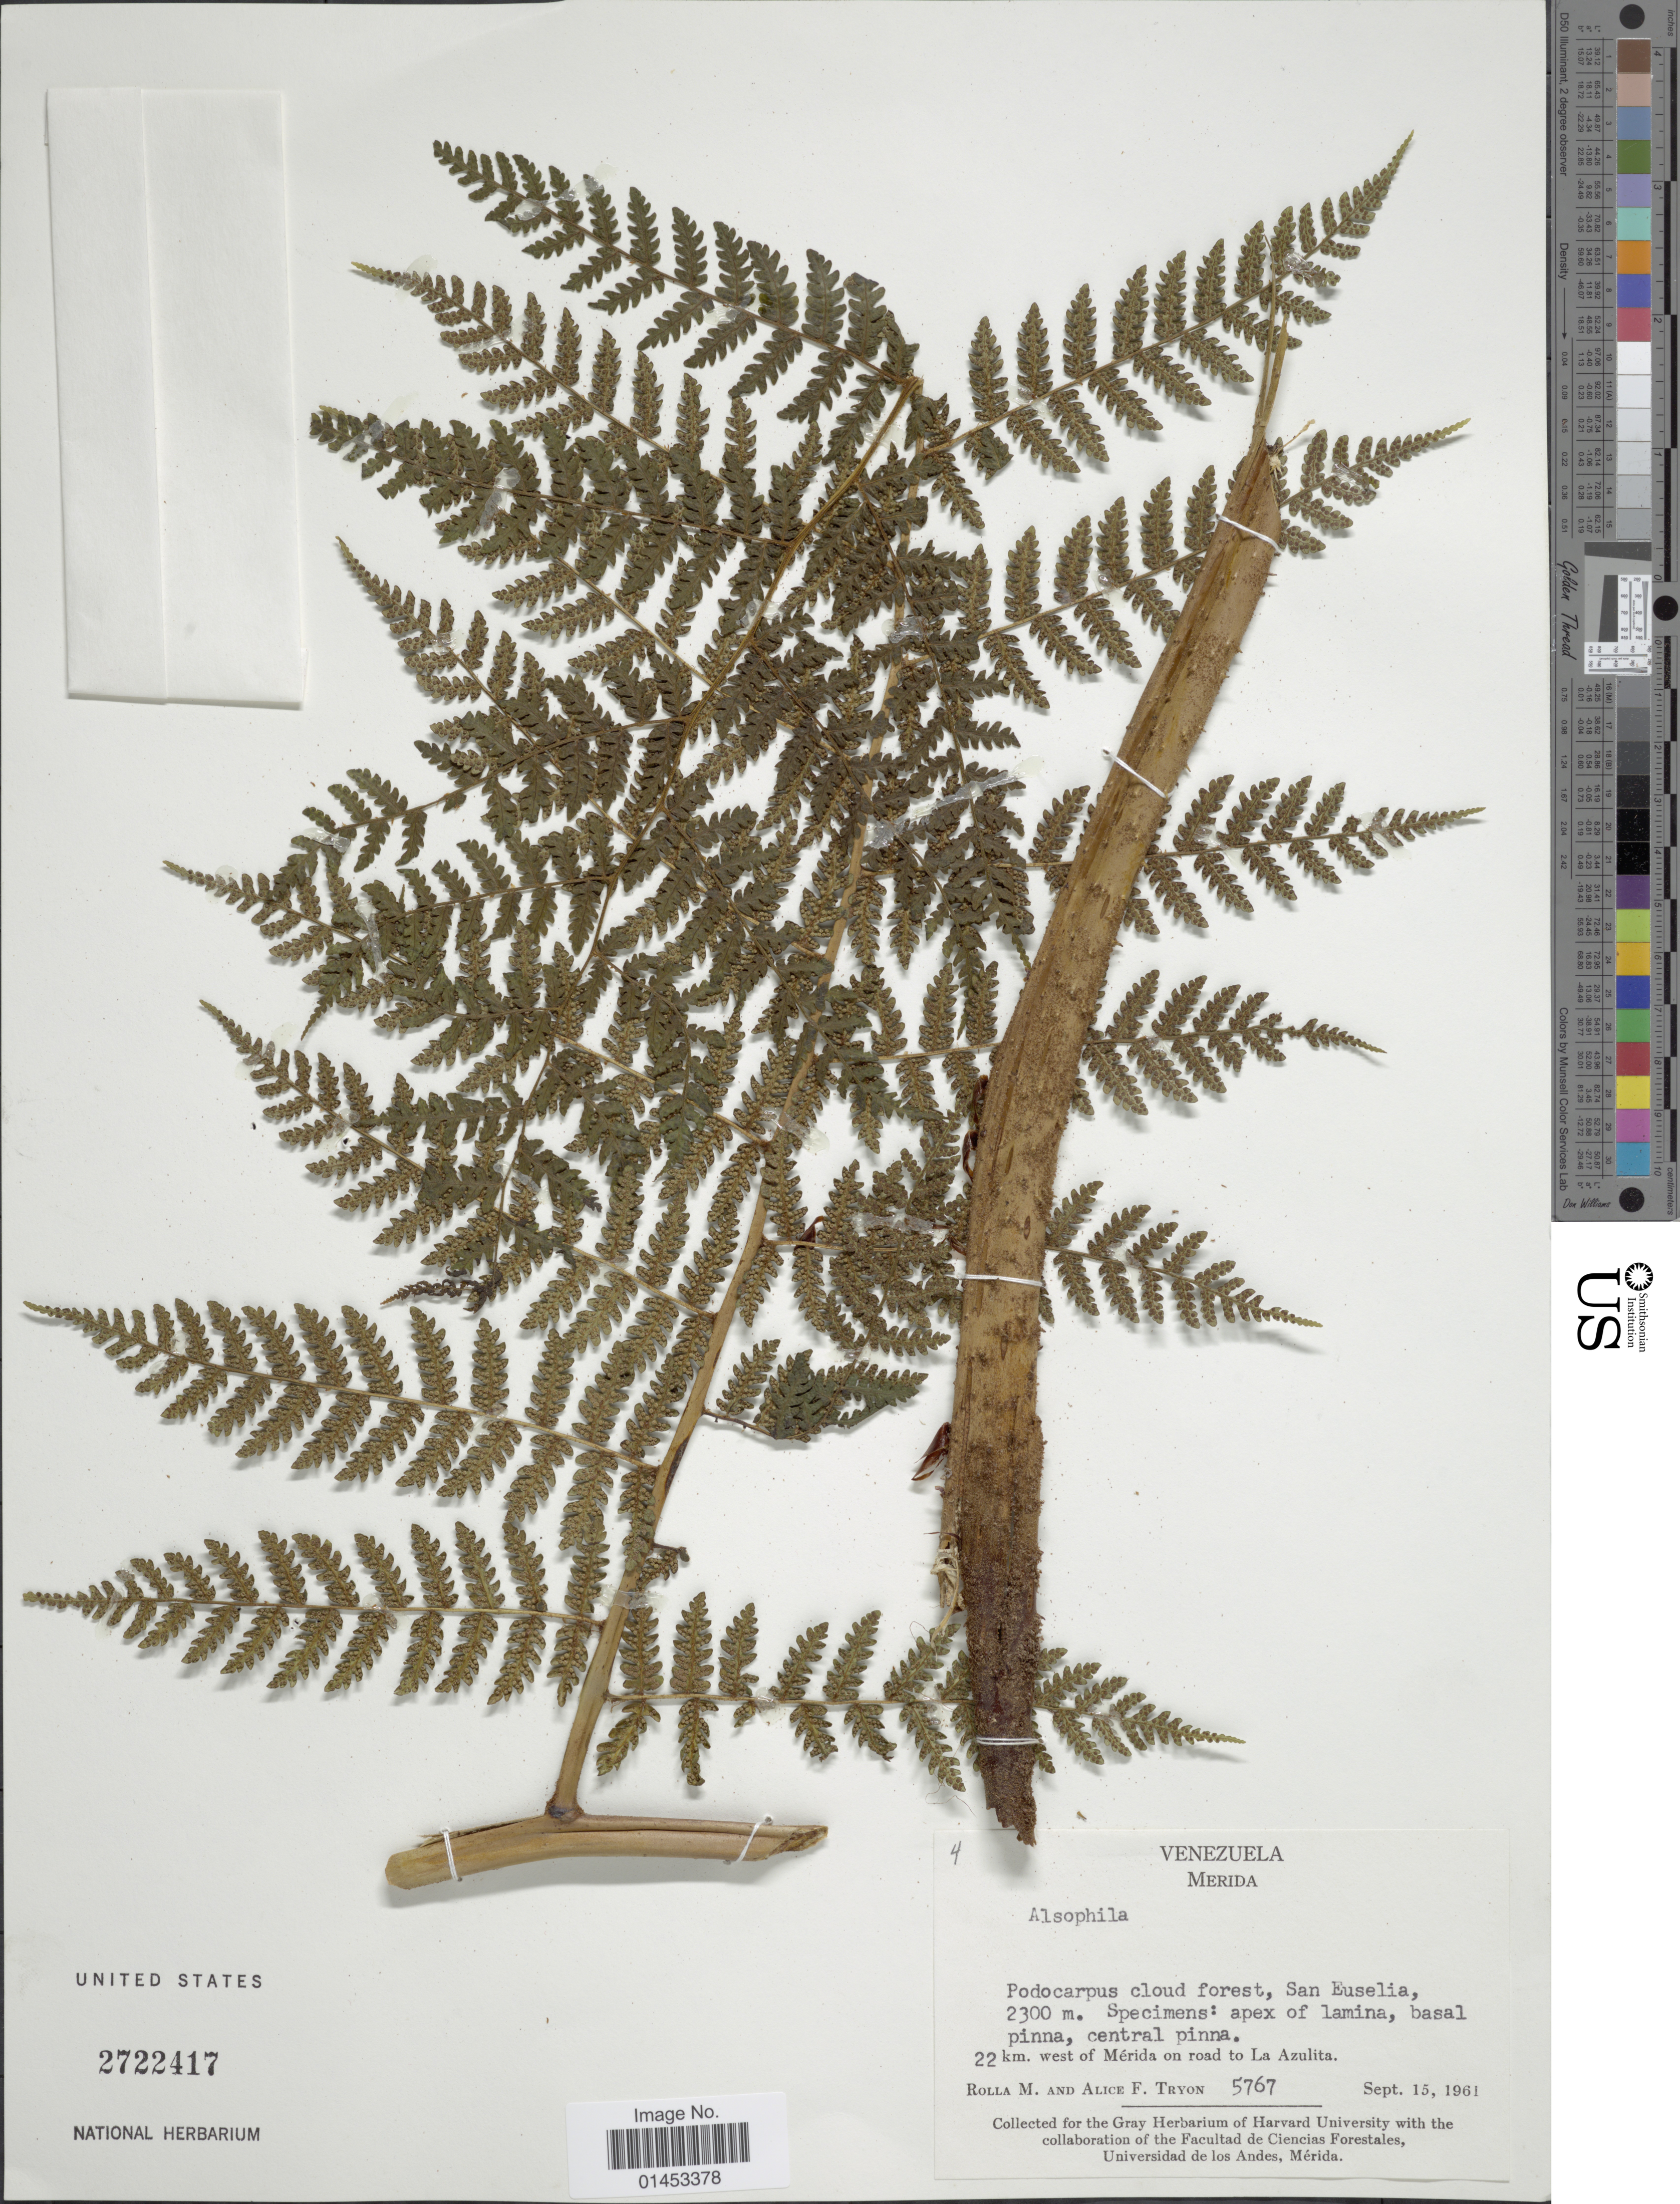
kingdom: Plantae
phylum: Tracheophyta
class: Polypodiopsida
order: Cyatheales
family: Cyatheaceae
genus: Cyathea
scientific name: Cyathea sp.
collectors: R. M. Tryon & A. F. Tryon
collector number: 5767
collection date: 1961-09-15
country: Venezuela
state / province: Mérida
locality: Merida, 22km west of Mérida on road to La Azulita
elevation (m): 2300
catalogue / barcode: US 2722417